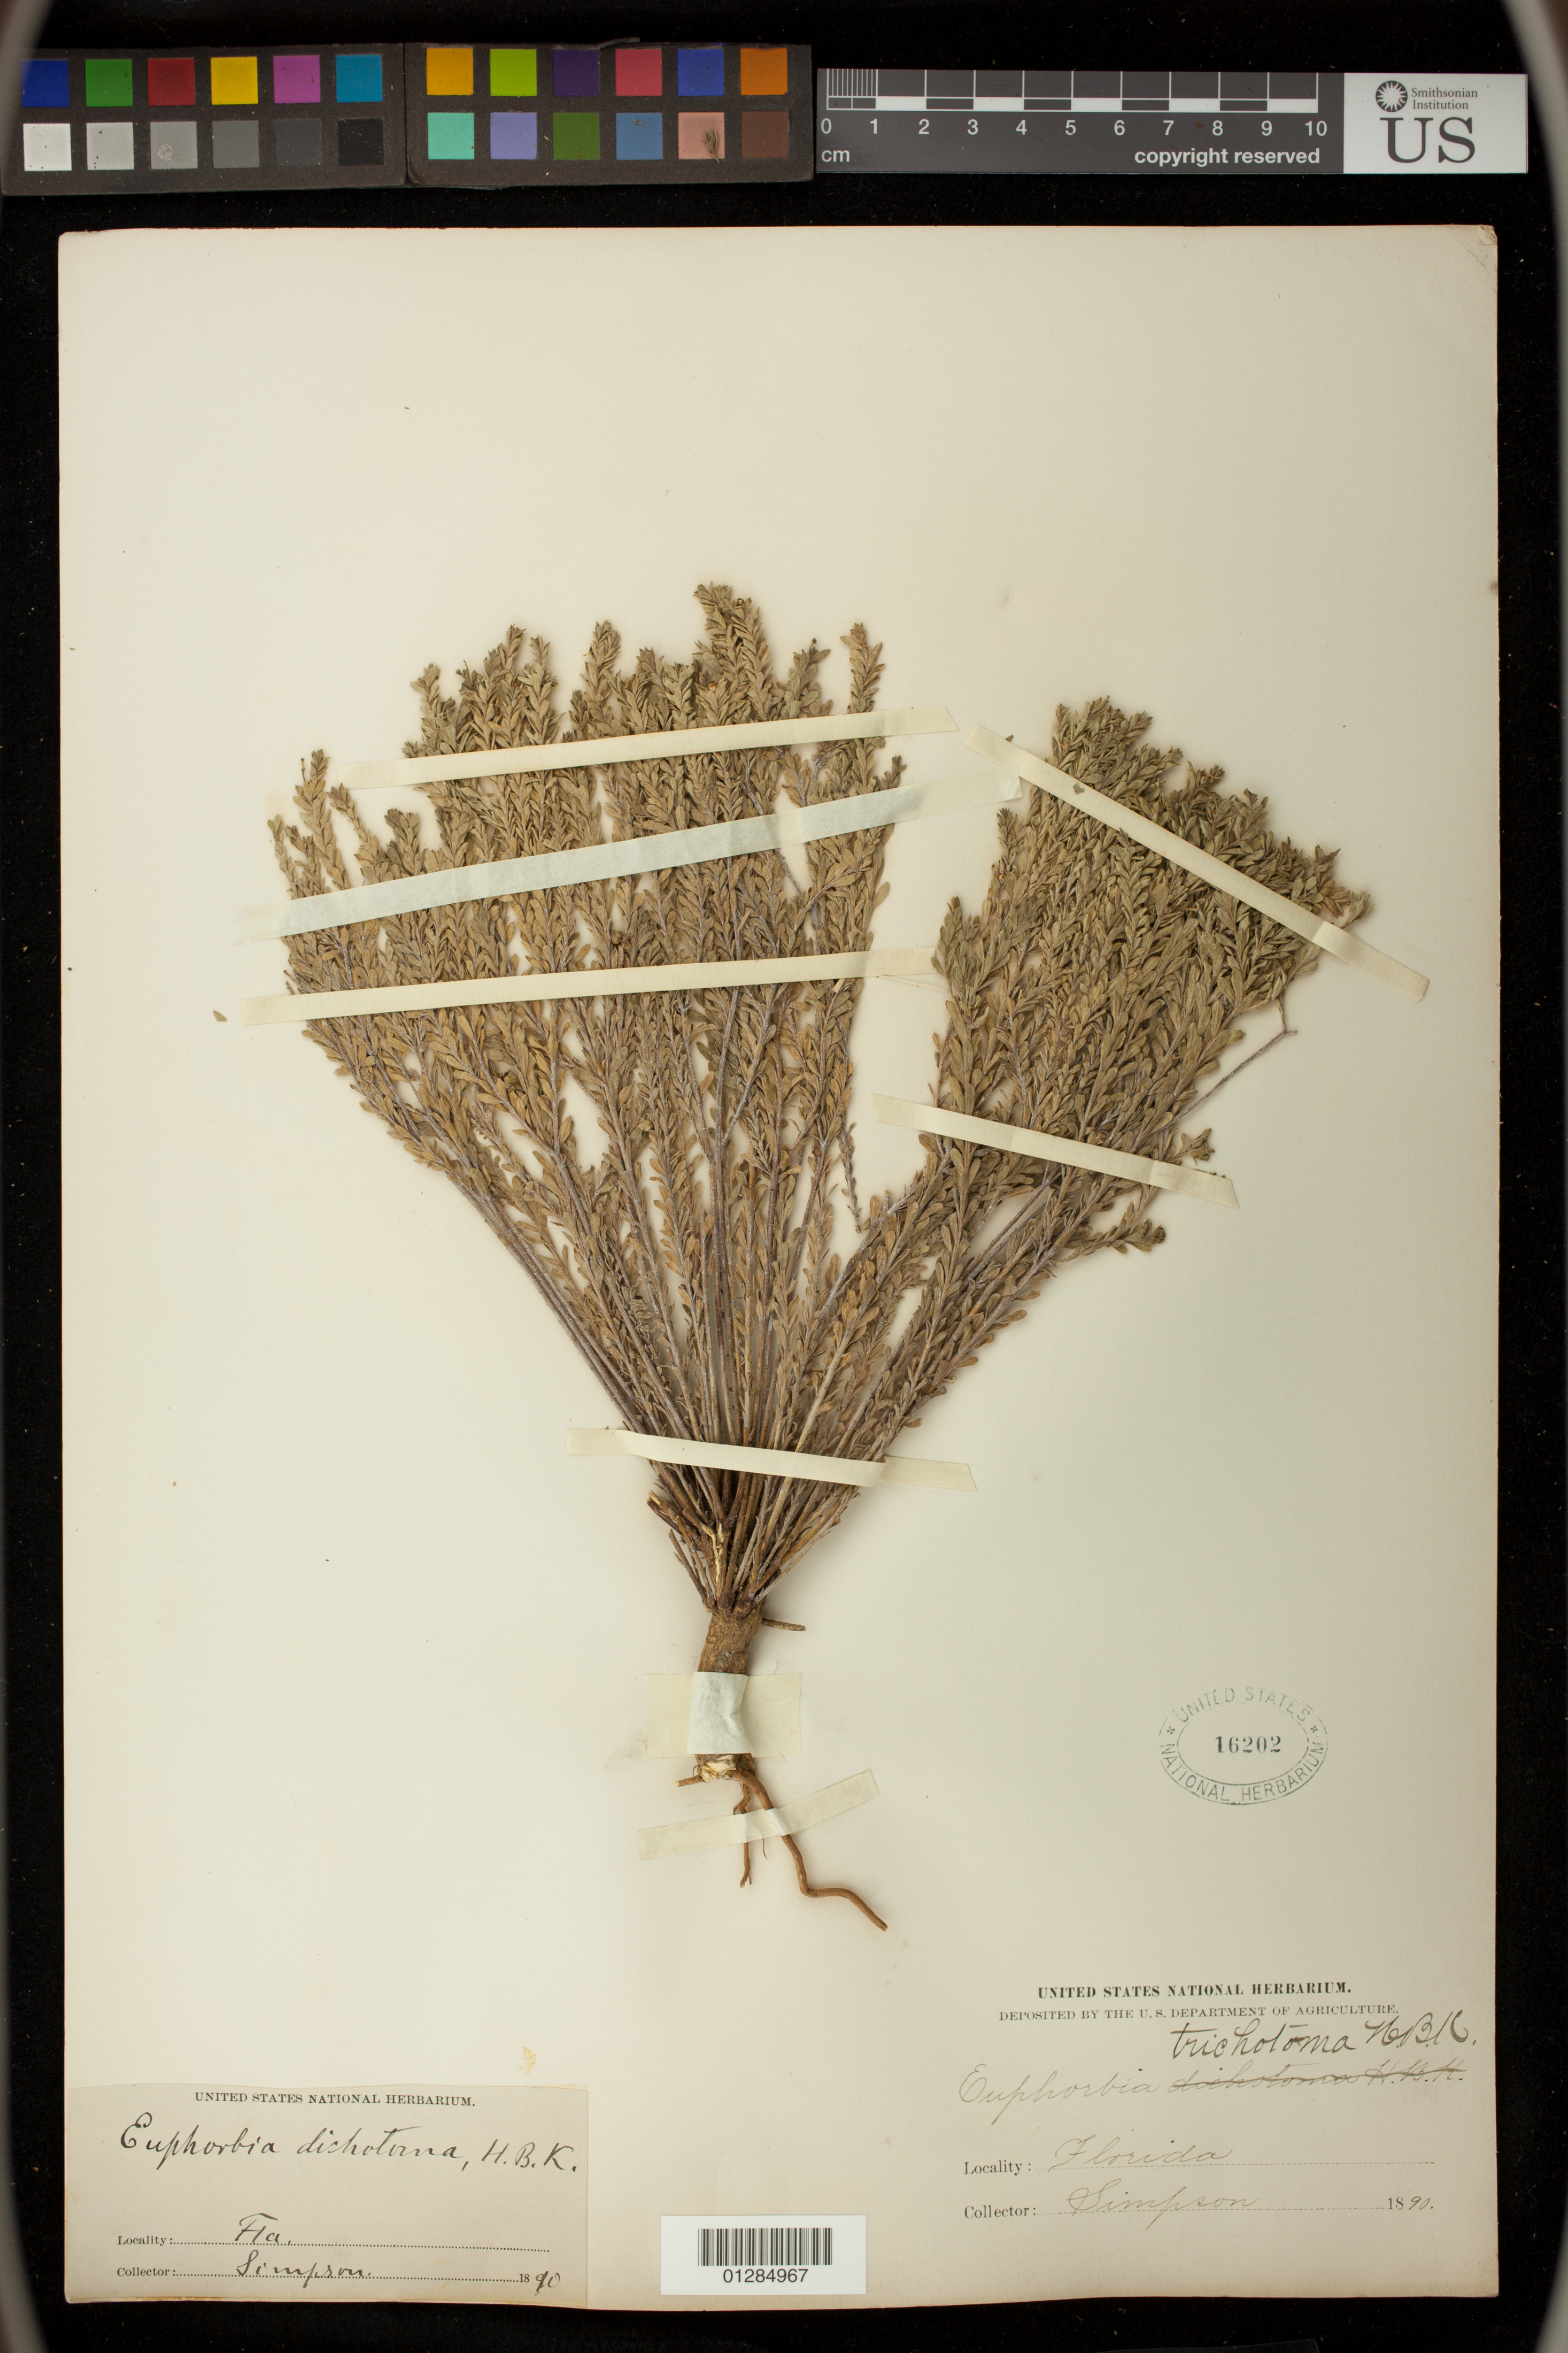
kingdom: Plantae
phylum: Tracheophyta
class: Magnoliopsida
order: Malpighiales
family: Euphorbiaceae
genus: Euphorbia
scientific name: Euphorbia trichotoma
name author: Kunth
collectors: Simpson, --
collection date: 1890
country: United States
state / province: Florida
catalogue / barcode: US 16202